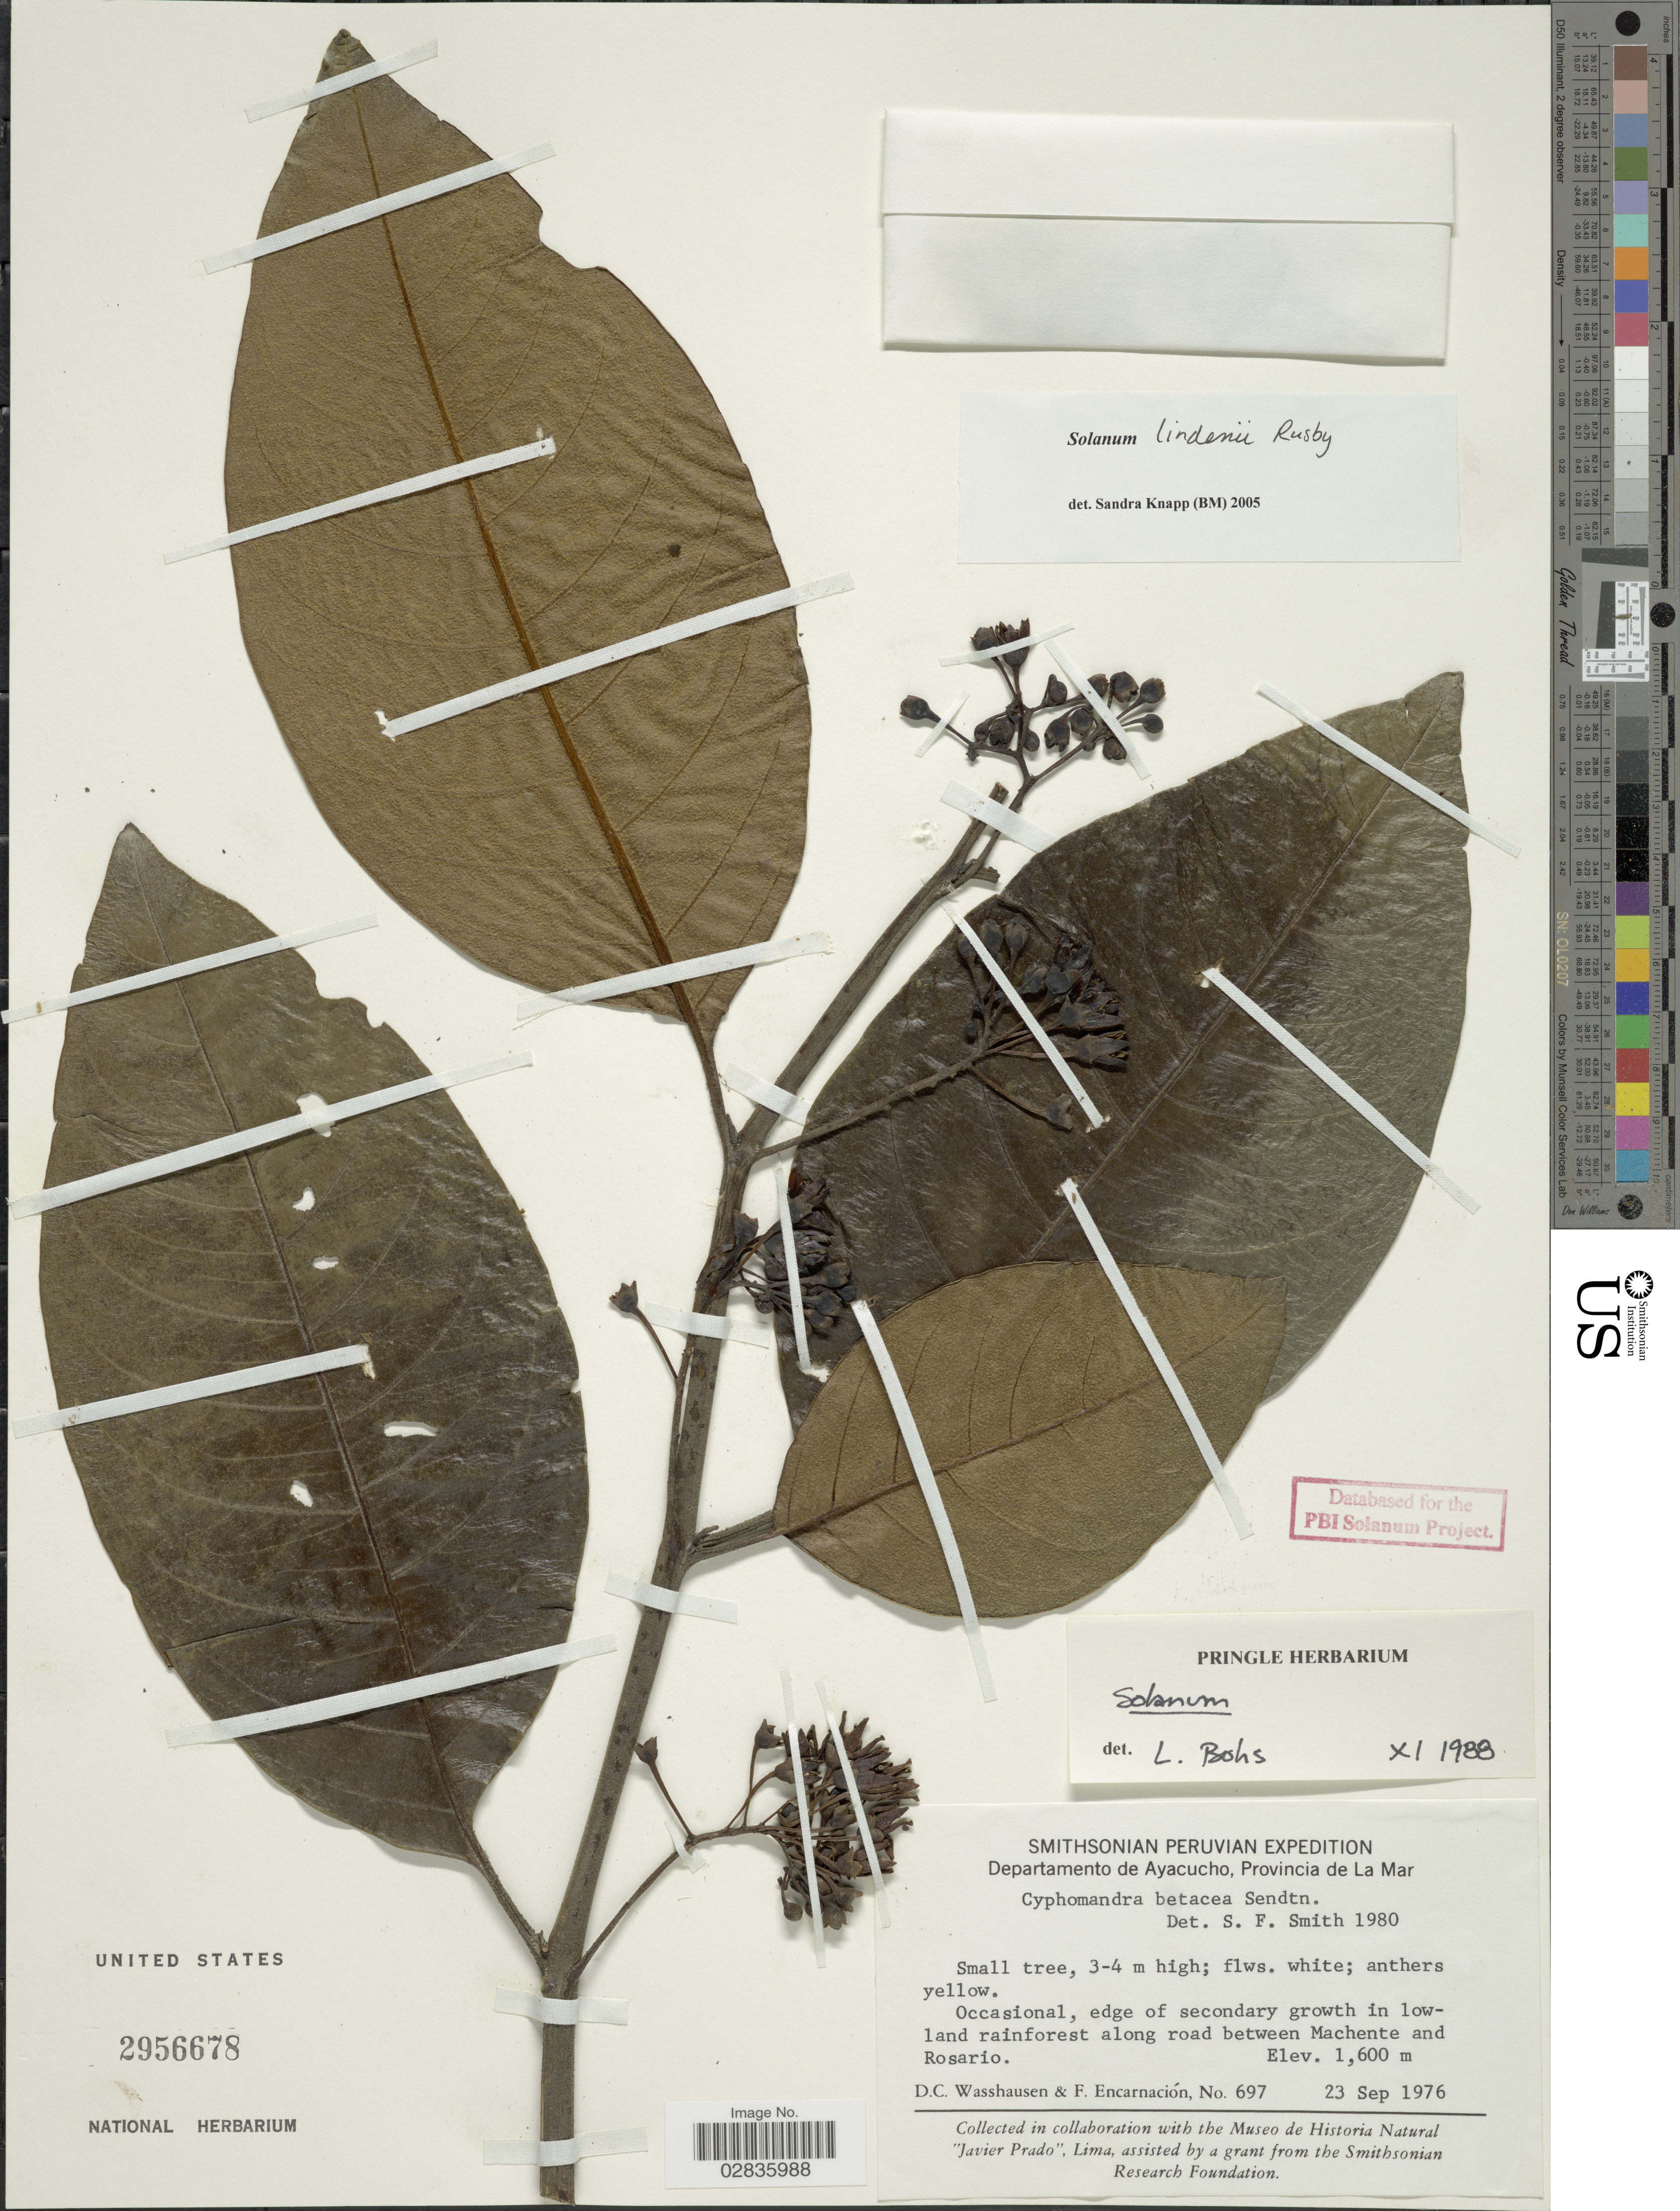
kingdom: Plantae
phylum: Tracheophyta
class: Magnoliopsida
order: Solanales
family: Solanaceae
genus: Solanum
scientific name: Solanum lindenii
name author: Rusby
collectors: D. C. Wasshausen & F. Encarnación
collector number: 697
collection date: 1976-09-23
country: Peru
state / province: Ayacucho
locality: Departamento de Ayacucho, Provincia de La Mar. In lowland rainforest along road between Machente and Rosario.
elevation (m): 1600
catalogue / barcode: US 2956678